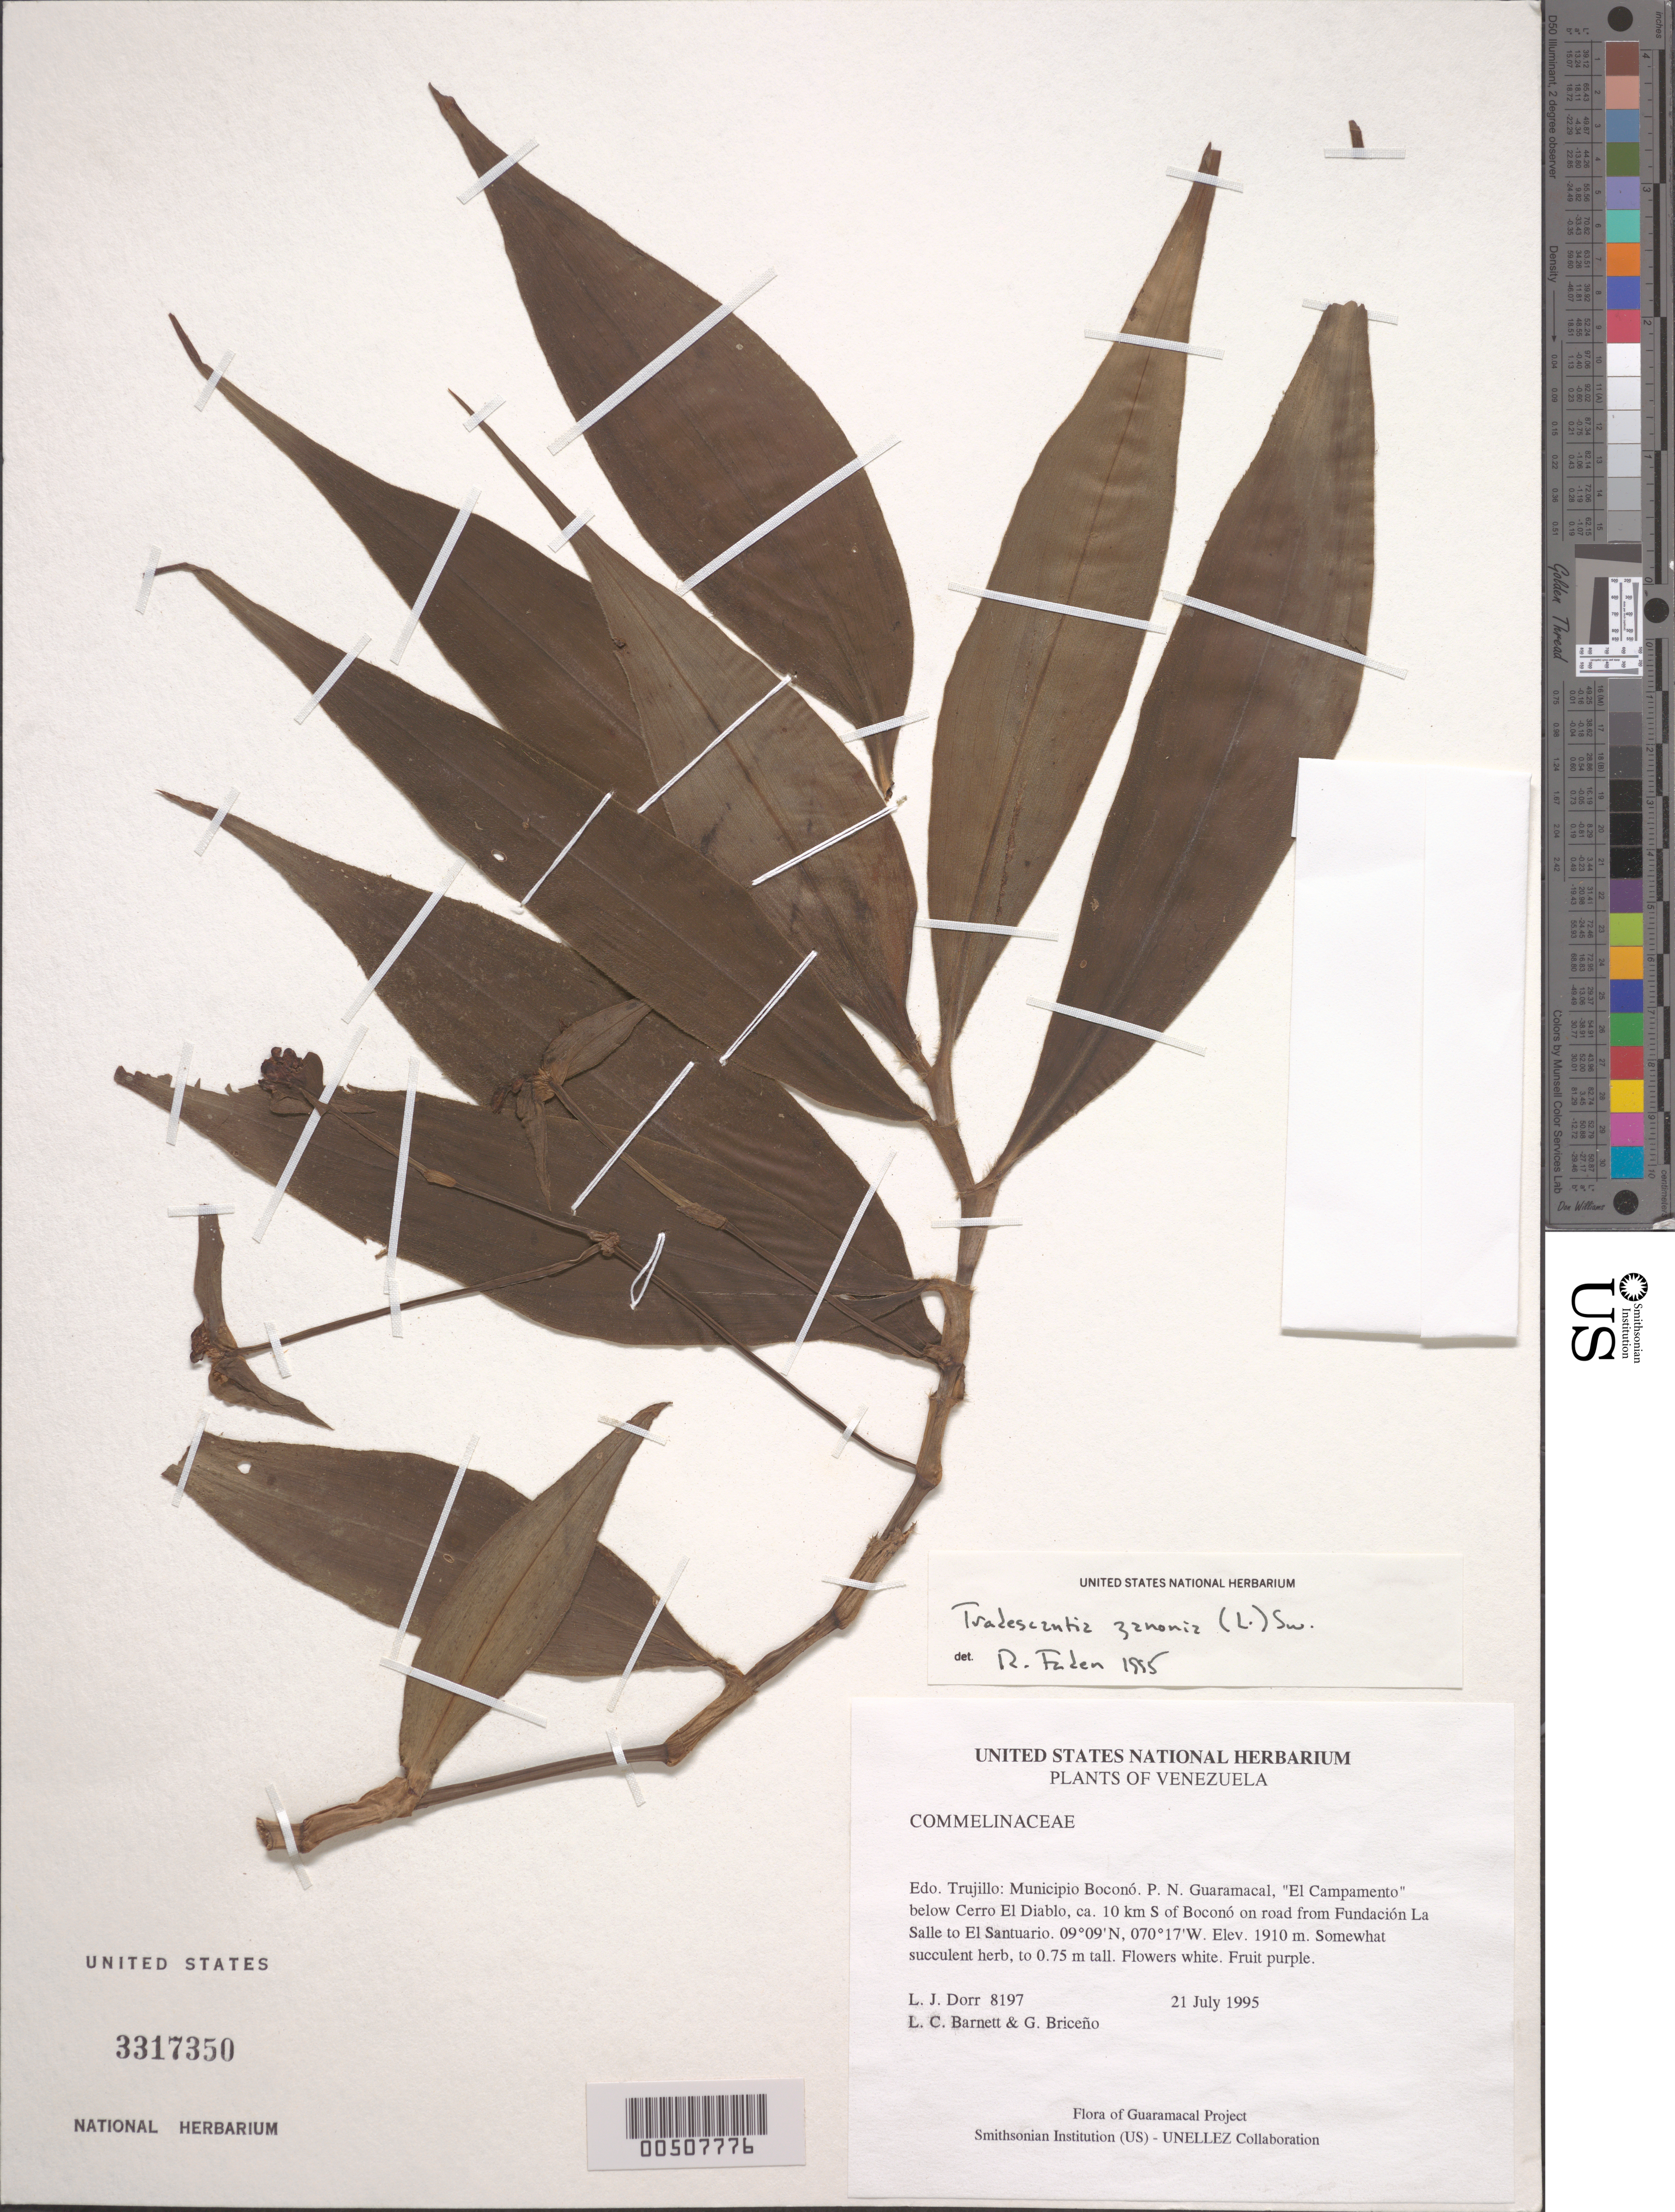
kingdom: Plantae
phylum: Tracheophyta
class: Liliopsida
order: Commelinales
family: Commelinaceae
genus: Tradescantia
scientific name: Tradescantia zanonia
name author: (L.) Sw.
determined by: Faden, Robert B., (US), Smithsonian Institution - National Museum of Natural History (UNITED STATES)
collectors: L. J. Dorr, L. C. Barnett & G. Briceño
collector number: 8197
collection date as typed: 21 Jul 1995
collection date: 1995-07-21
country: Venezuela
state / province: Trujillo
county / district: Boconó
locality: Parque Nacional Guaramacal, "El Campamento" below Cerro El Diablo, ca. 10 km S of Boconó on road from Fundación La Salle to El Santuario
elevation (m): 1910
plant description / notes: PORT, US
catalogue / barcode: US 3317350